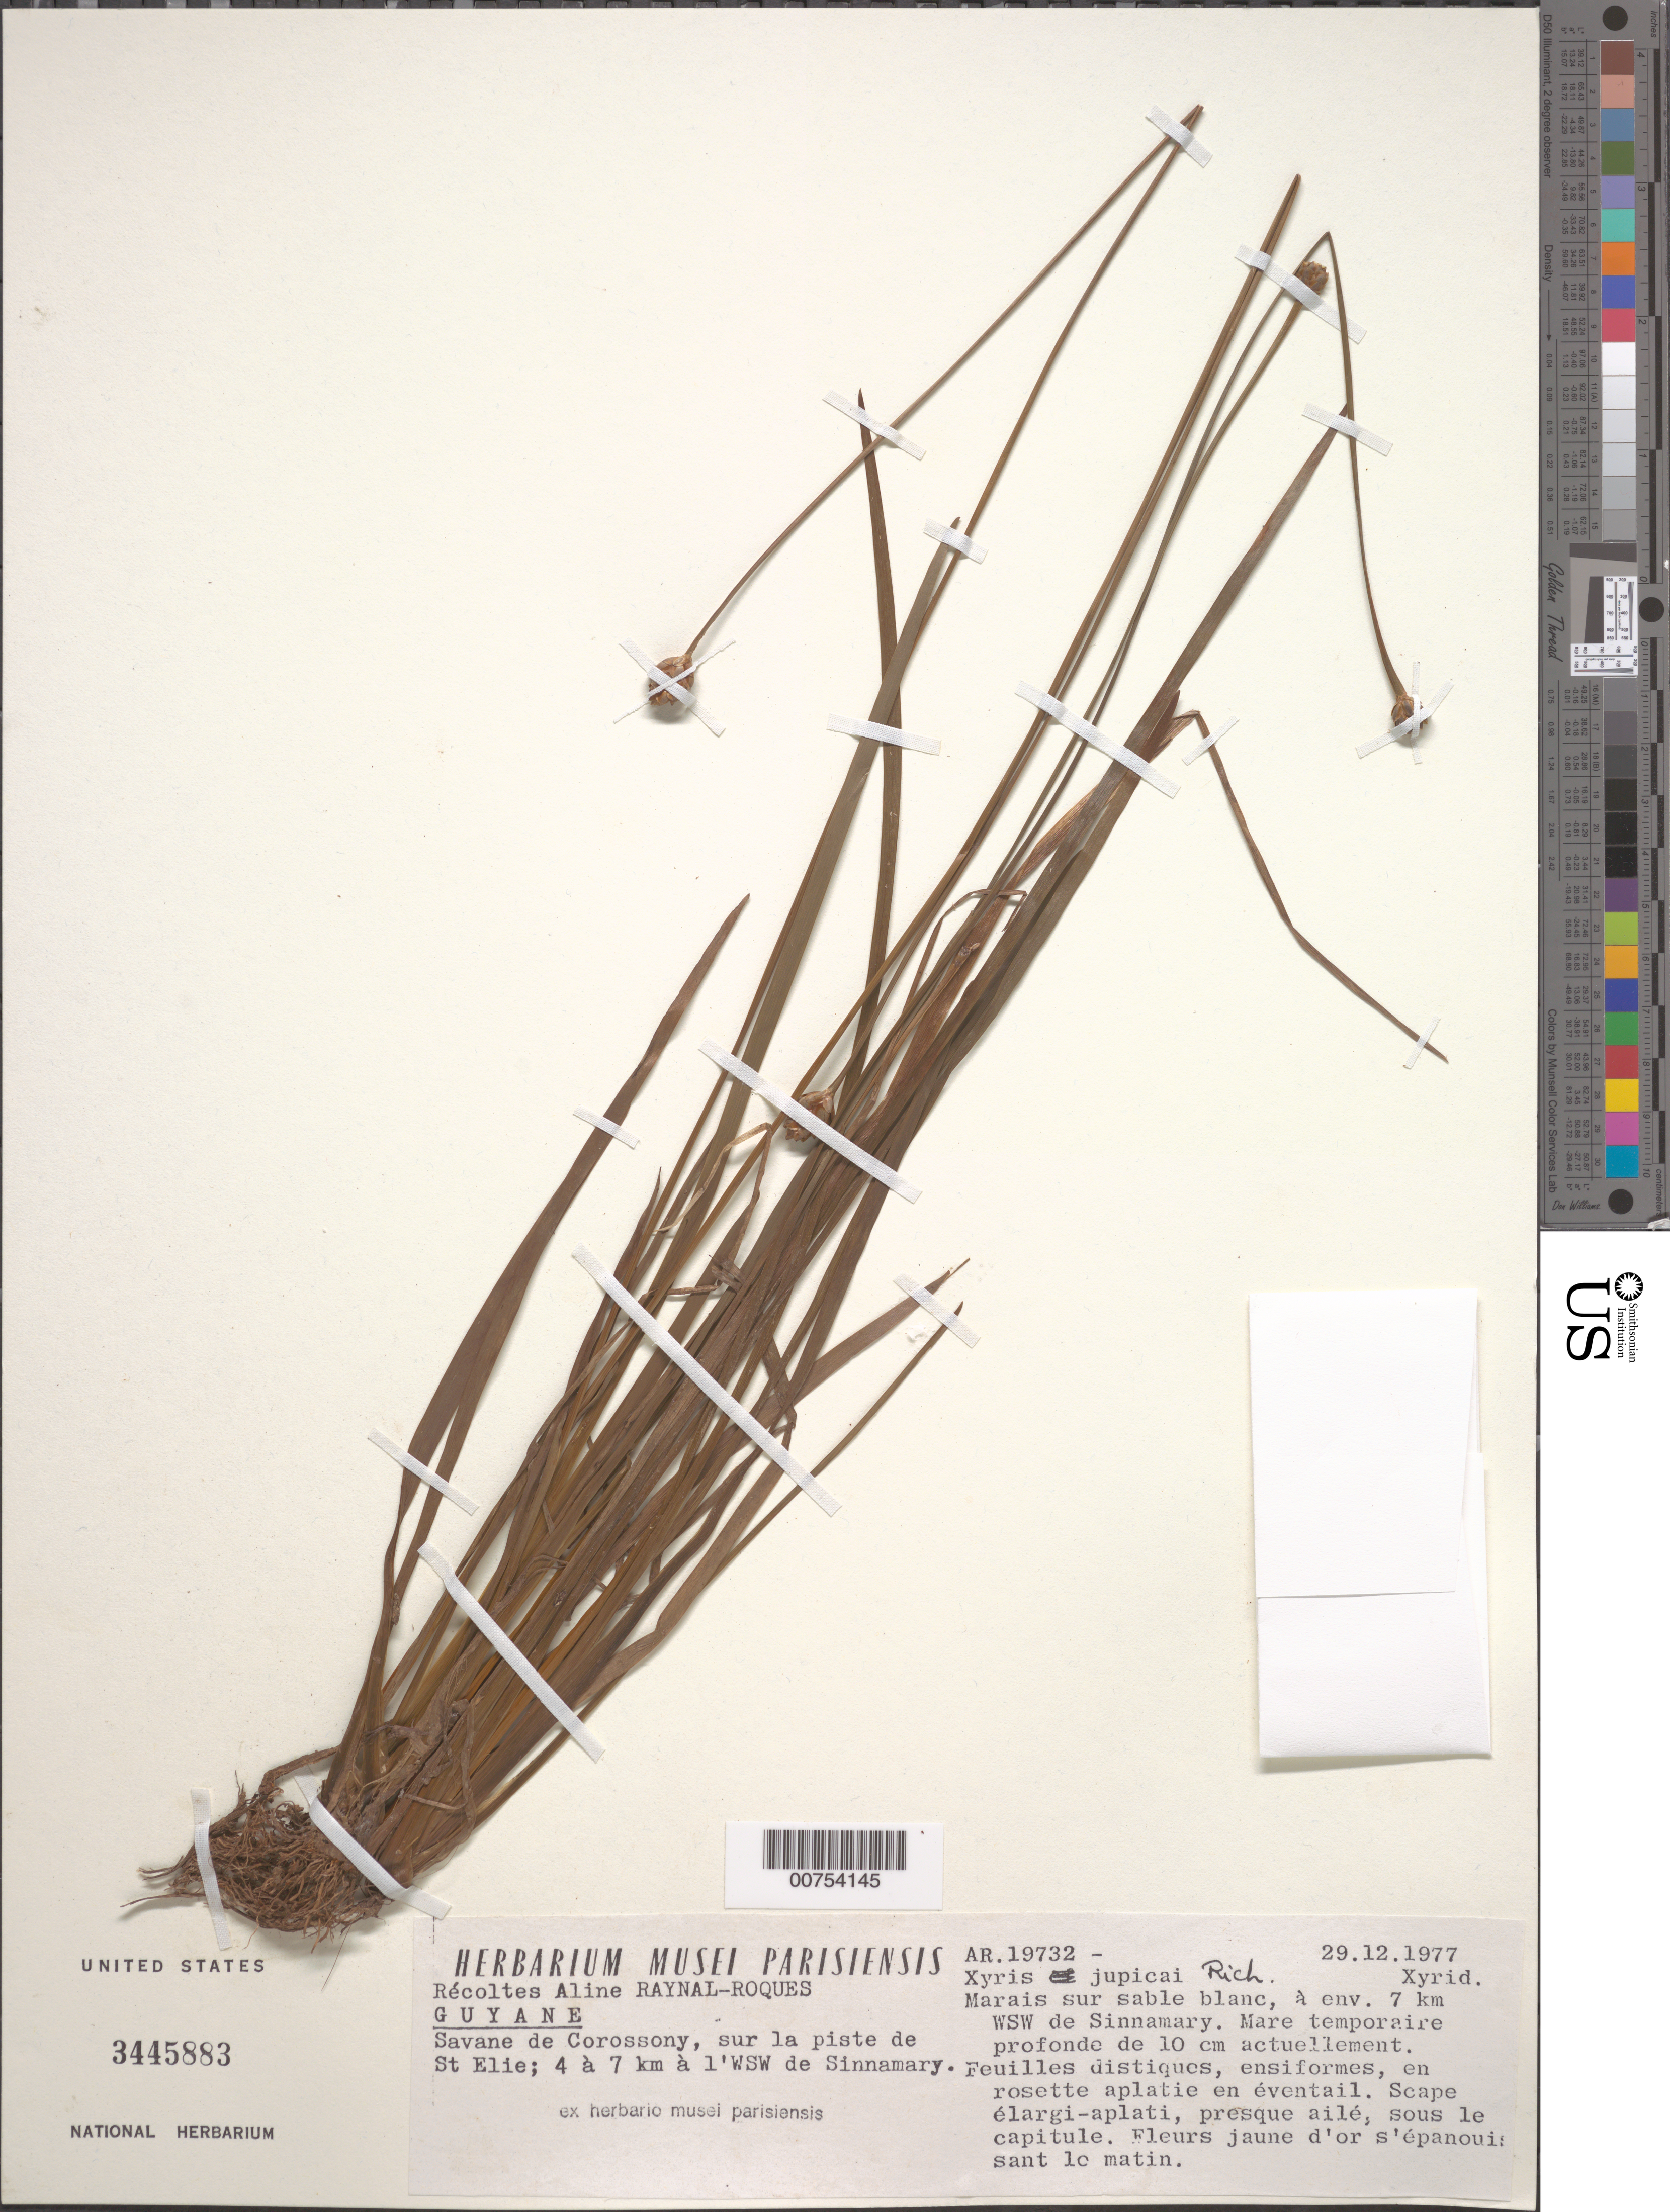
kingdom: Plantae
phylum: Tracheophyta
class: Liliopsida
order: Poales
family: Xyridaceae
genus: Xyris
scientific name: Xyris jupicai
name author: Rich.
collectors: A. M. Raynal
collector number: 19732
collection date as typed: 29-Dec-77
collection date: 1977-12-29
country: French Guiana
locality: Savane de Corossony, Piste de Saint-Élie, 7 km WSW de Sinnamary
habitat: Marsh on white sand, temporary pond 10 cm deep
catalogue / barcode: US 3445883